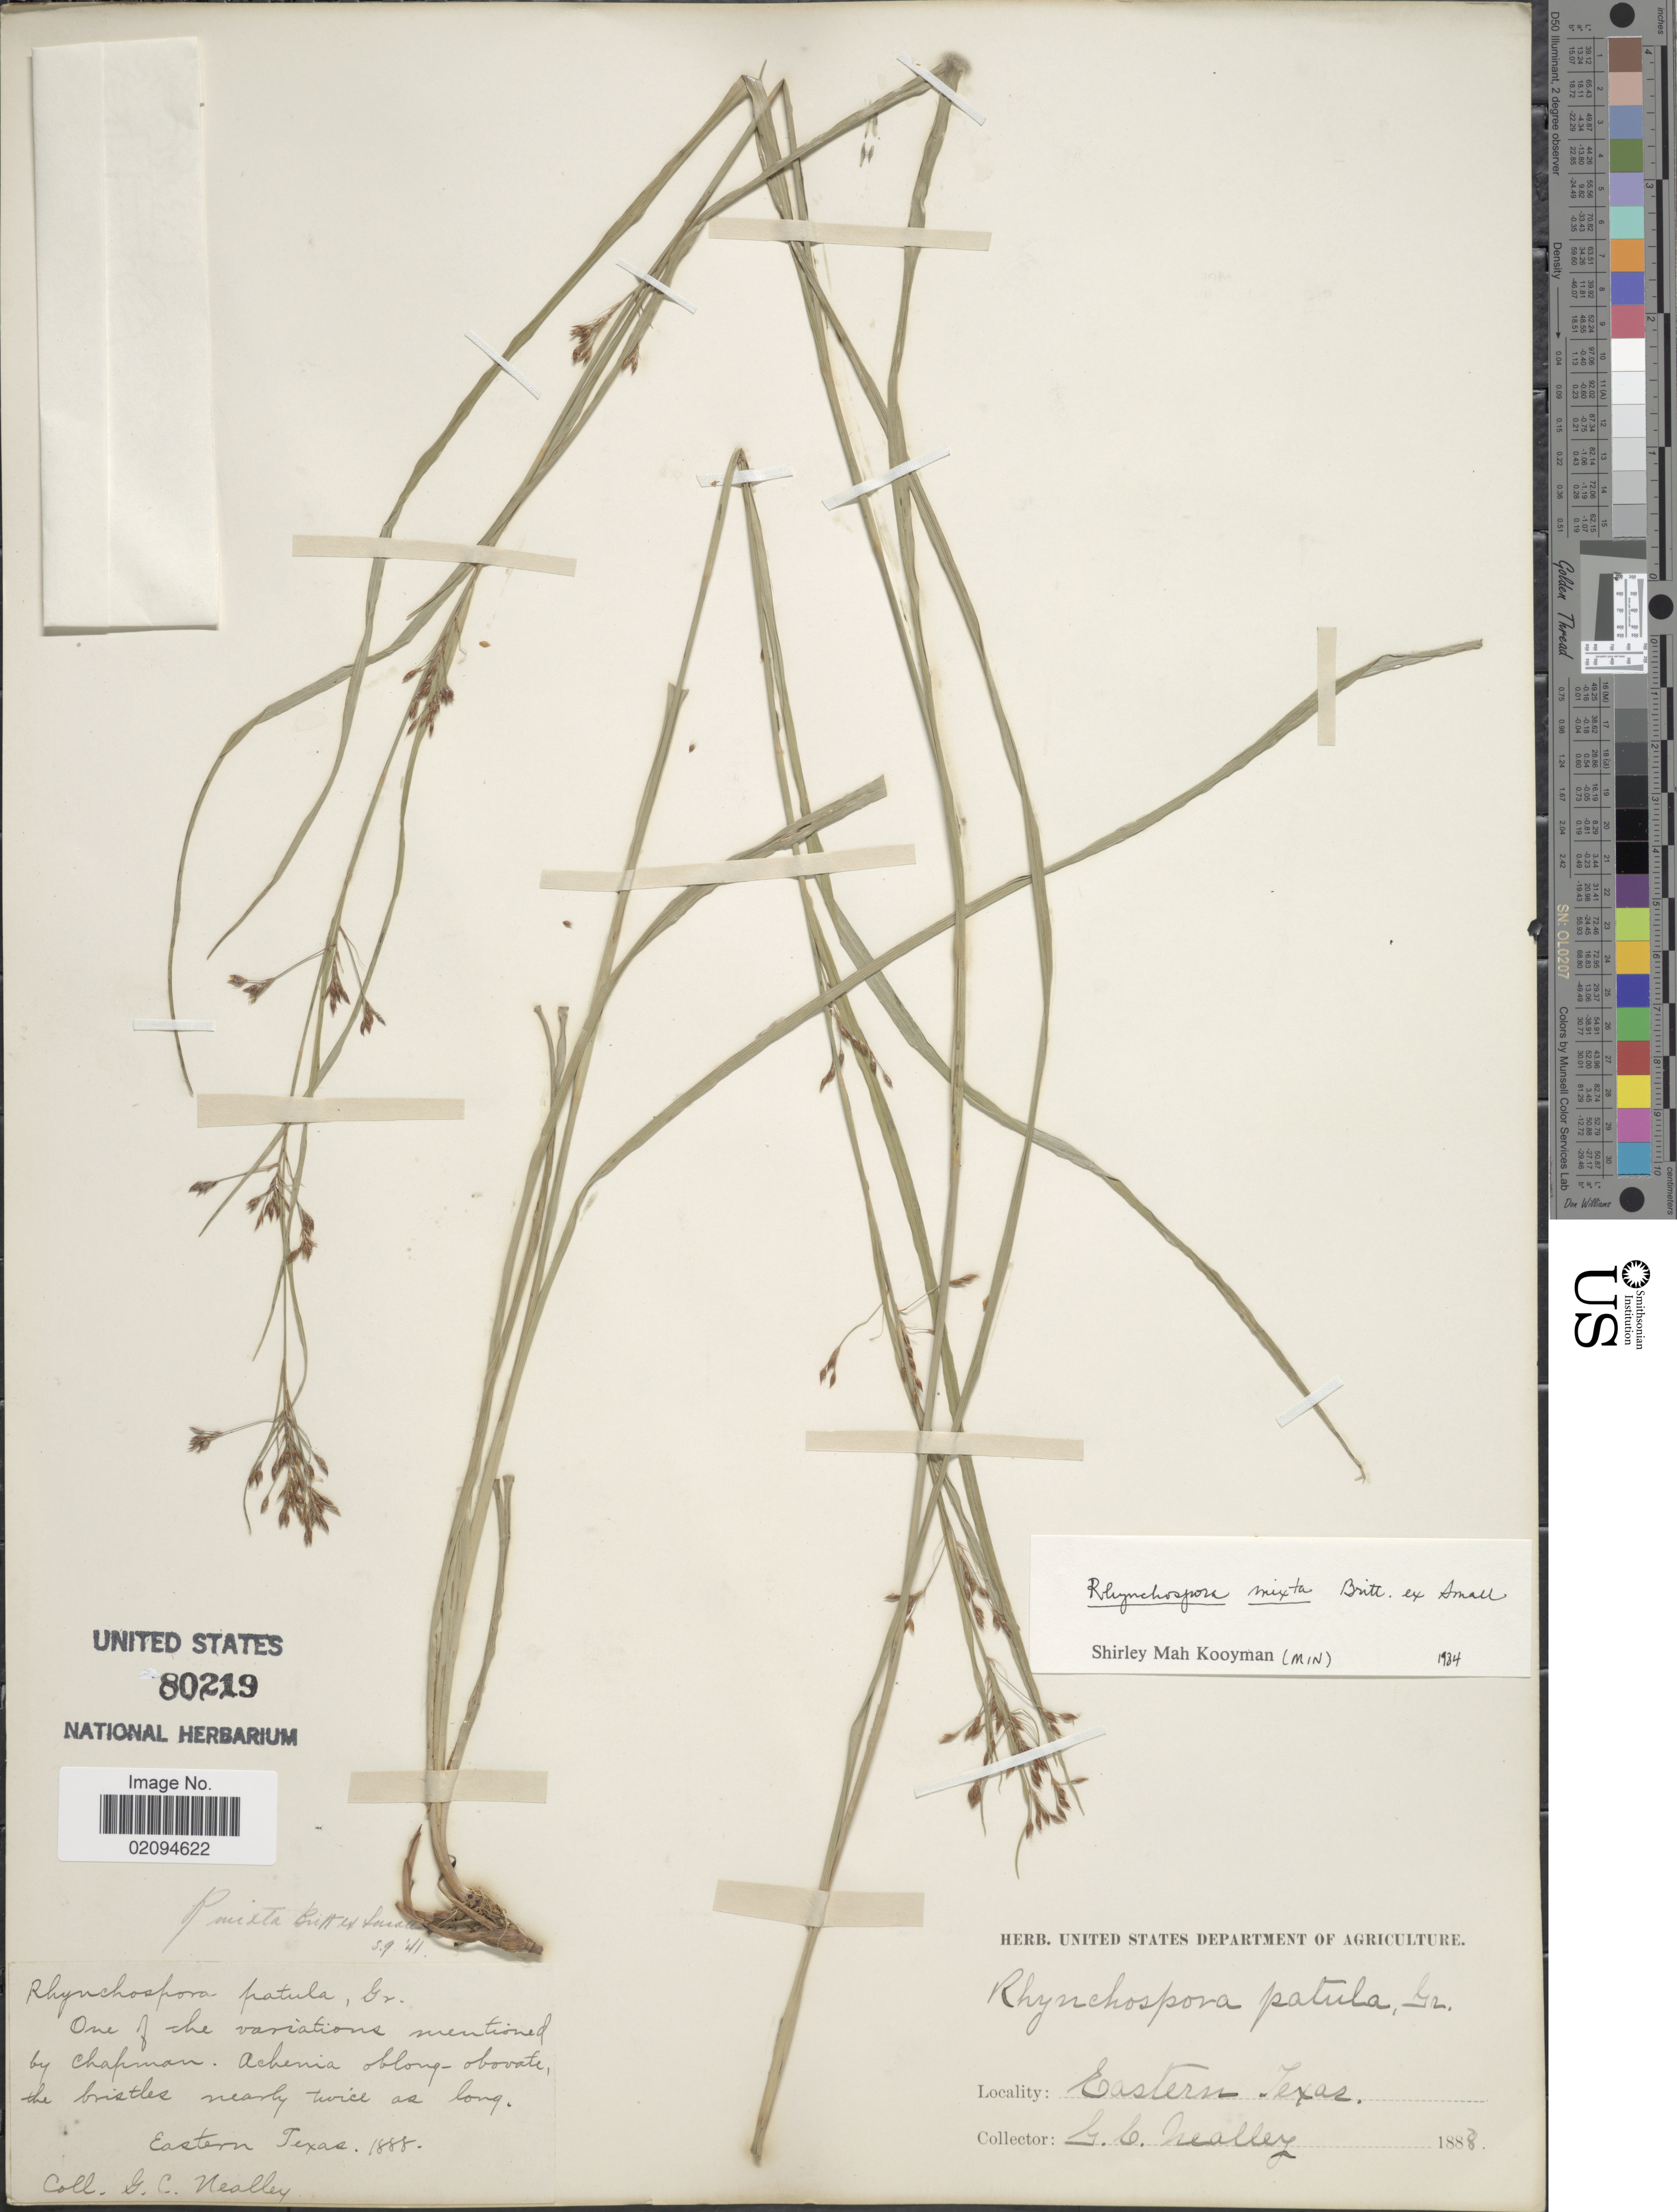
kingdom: Plantae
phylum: Tracheophyta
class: Liliopsida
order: Poales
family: Cyperaceae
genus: Rhynchospora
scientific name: Rhynchospora mixta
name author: Britton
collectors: G. C. Nealley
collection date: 1888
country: United States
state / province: Texas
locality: Eastern Texas.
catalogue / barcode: US 80219